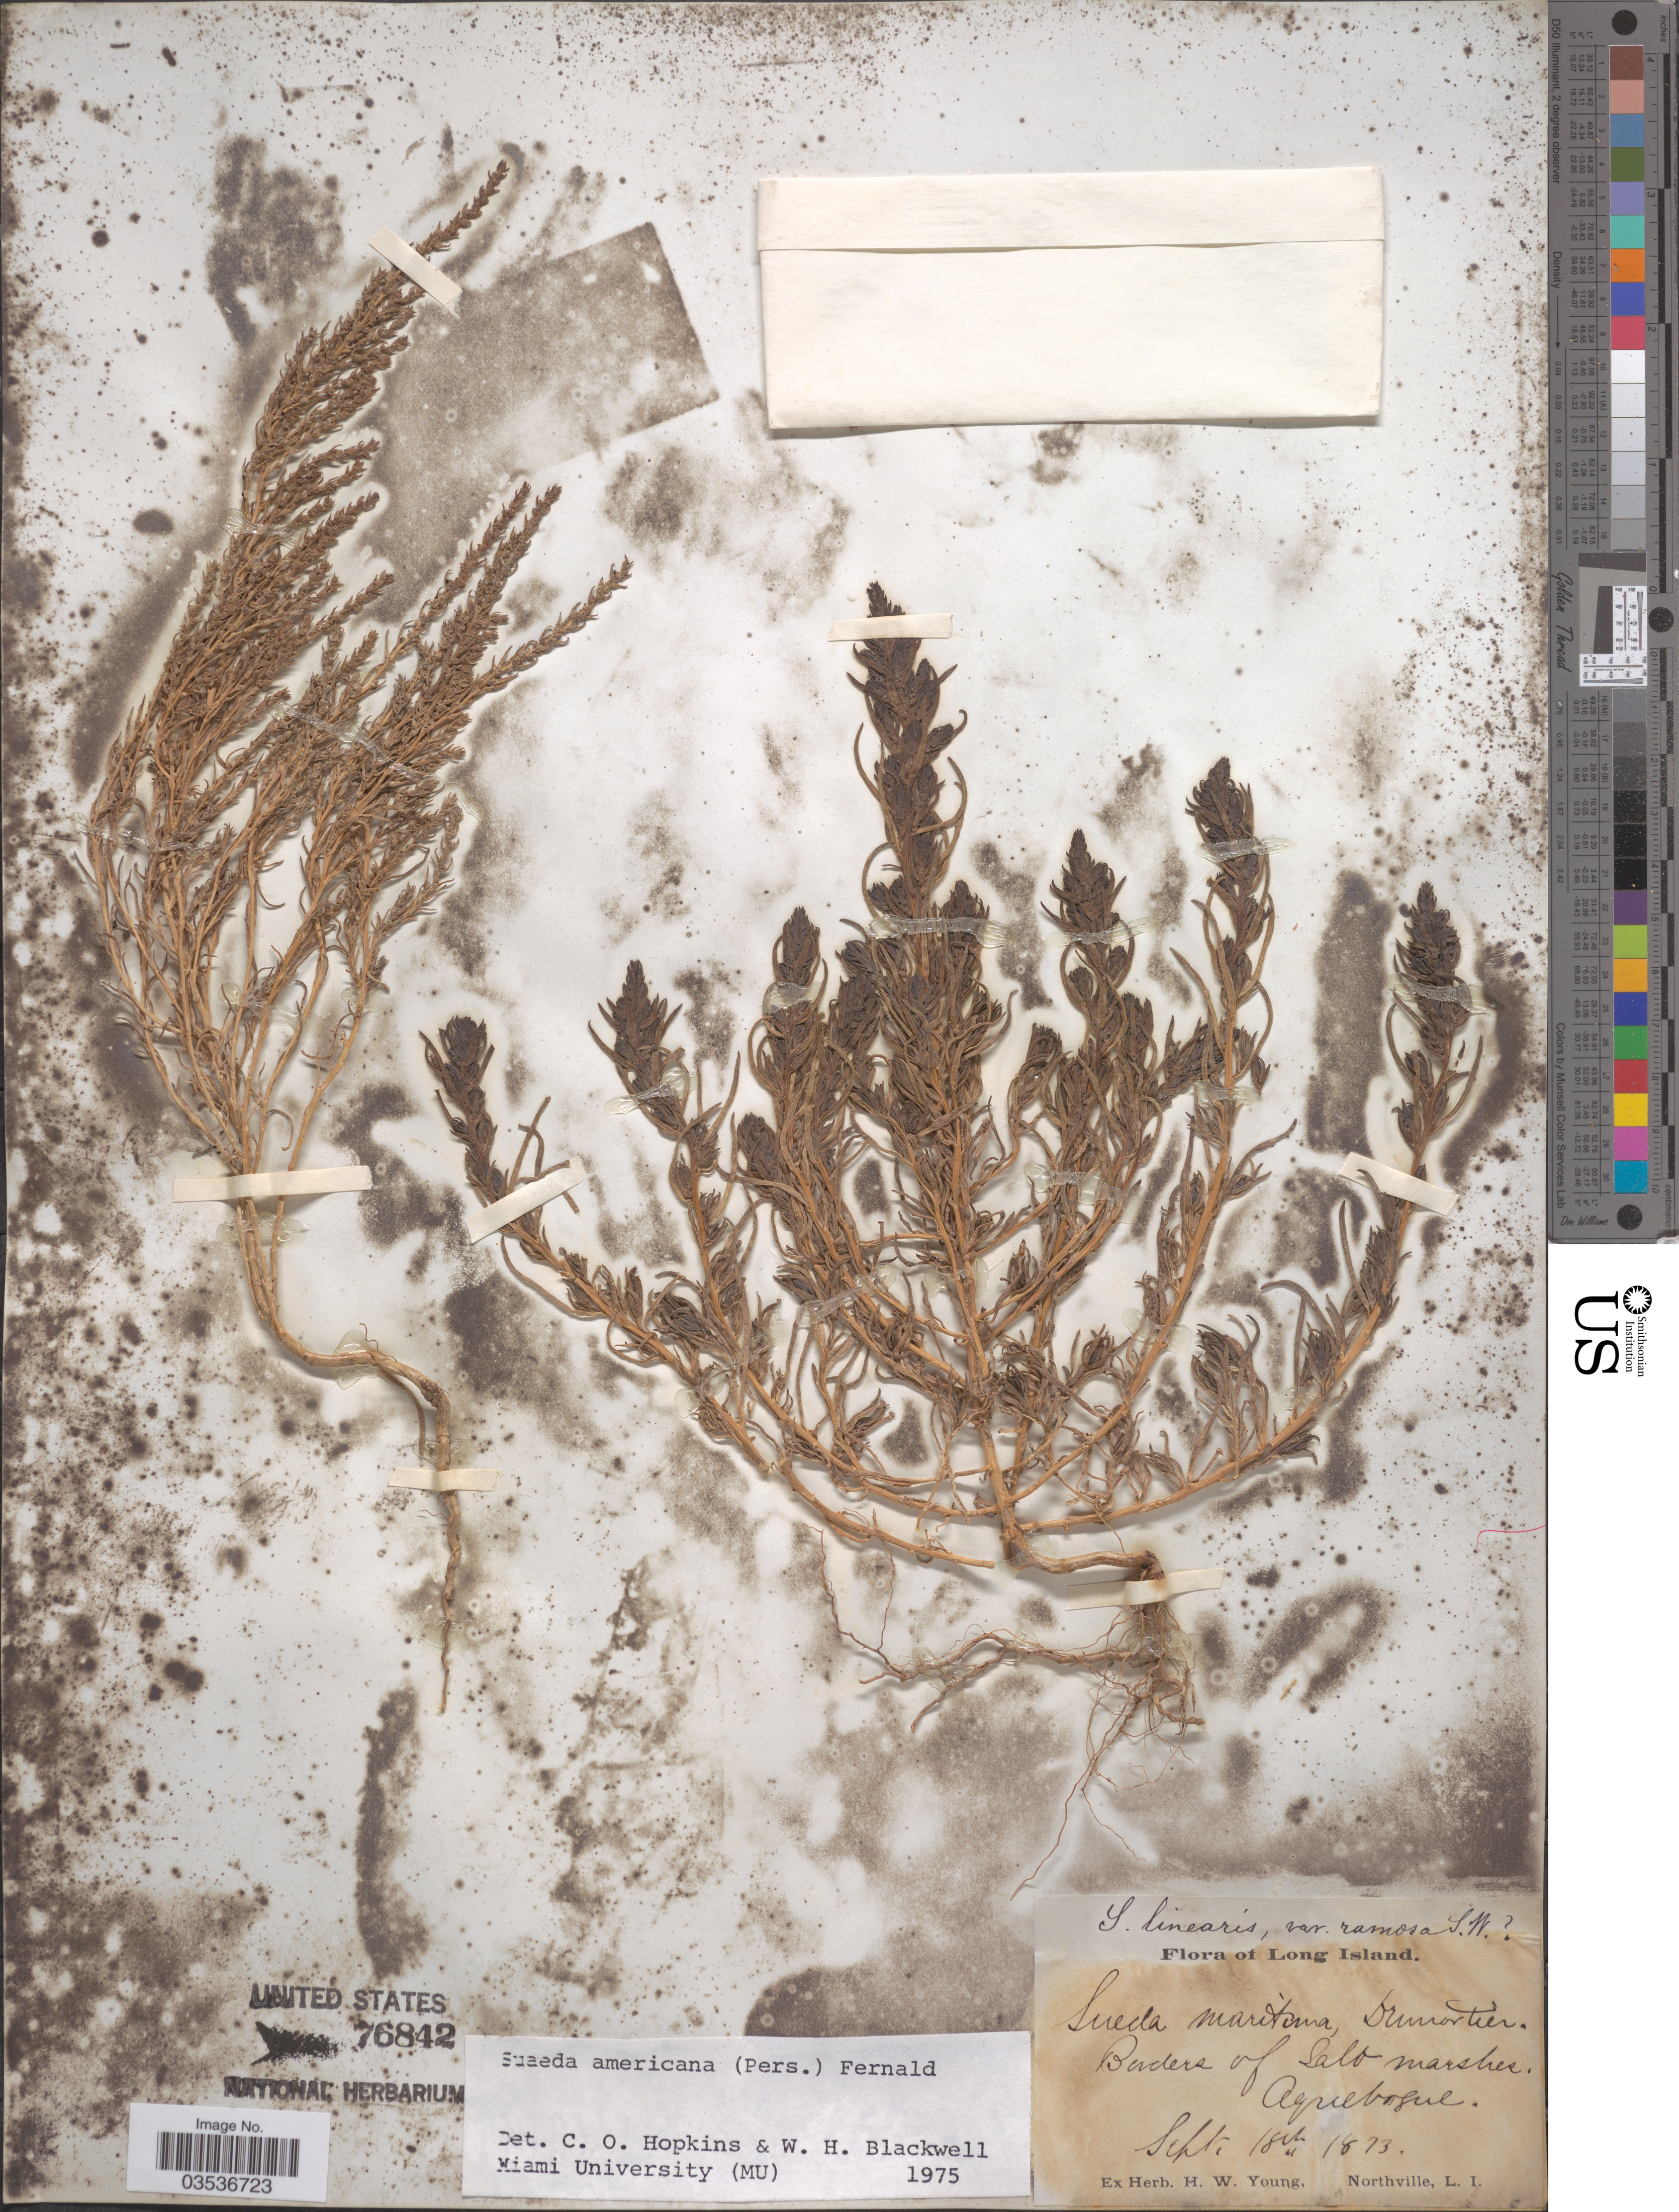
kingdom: Plantae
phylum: Tracheophyta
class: Magnoliopsida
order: Caryophyllales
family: Amaranthaceae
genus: Suaeda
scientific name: Suaeda americana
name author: (Pers.) Fernald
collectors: ex herb. H.W. Young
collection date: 1873-09-18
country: United States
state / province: New York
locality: Long Island. Borders of Salt marshes. Aquebogue.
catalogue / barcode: US 76842